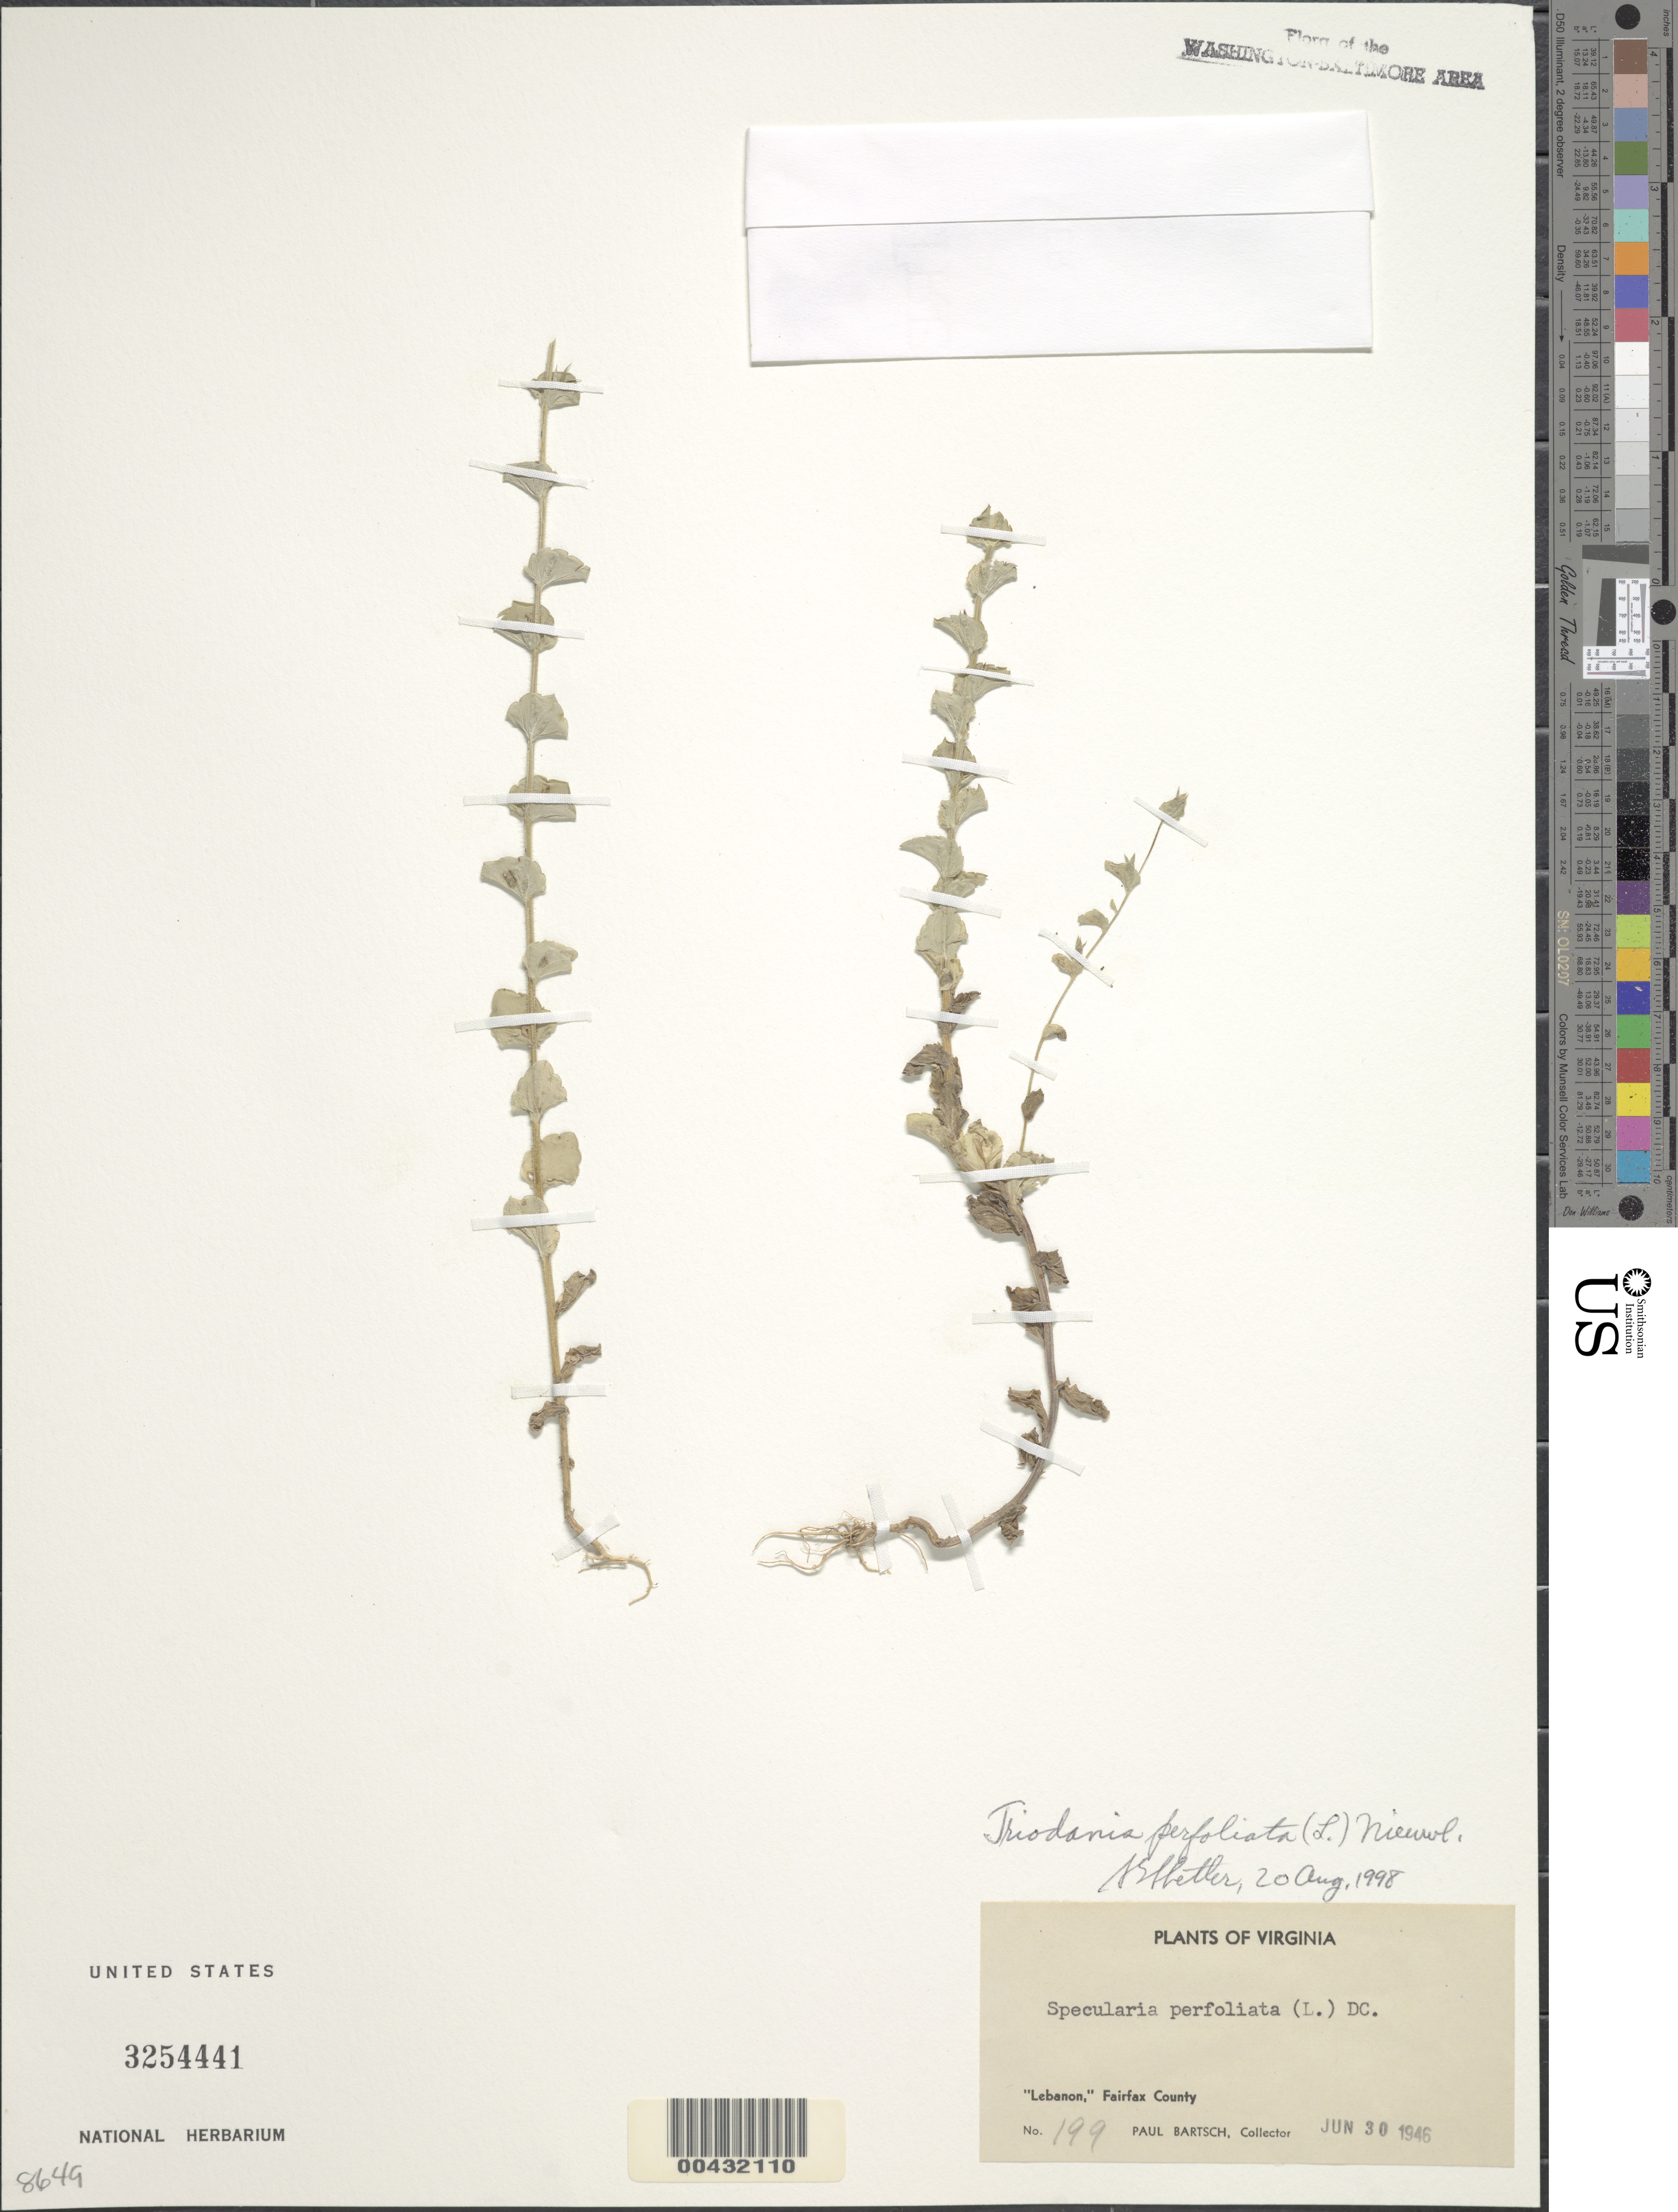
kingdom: Plantae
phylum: Tracheophyta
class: Magnoliopsida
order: Asterales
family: Campanulaceae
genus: Triodanis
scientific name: Triodanis perfoliata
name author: (L.) Nieuwl.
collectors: P. Bartsch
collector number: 199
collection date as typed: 30 Jun 1946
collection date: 1946-06-30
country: United States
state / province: Virginia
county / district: Fairfax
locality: Lebanon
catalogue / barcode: US 3254441